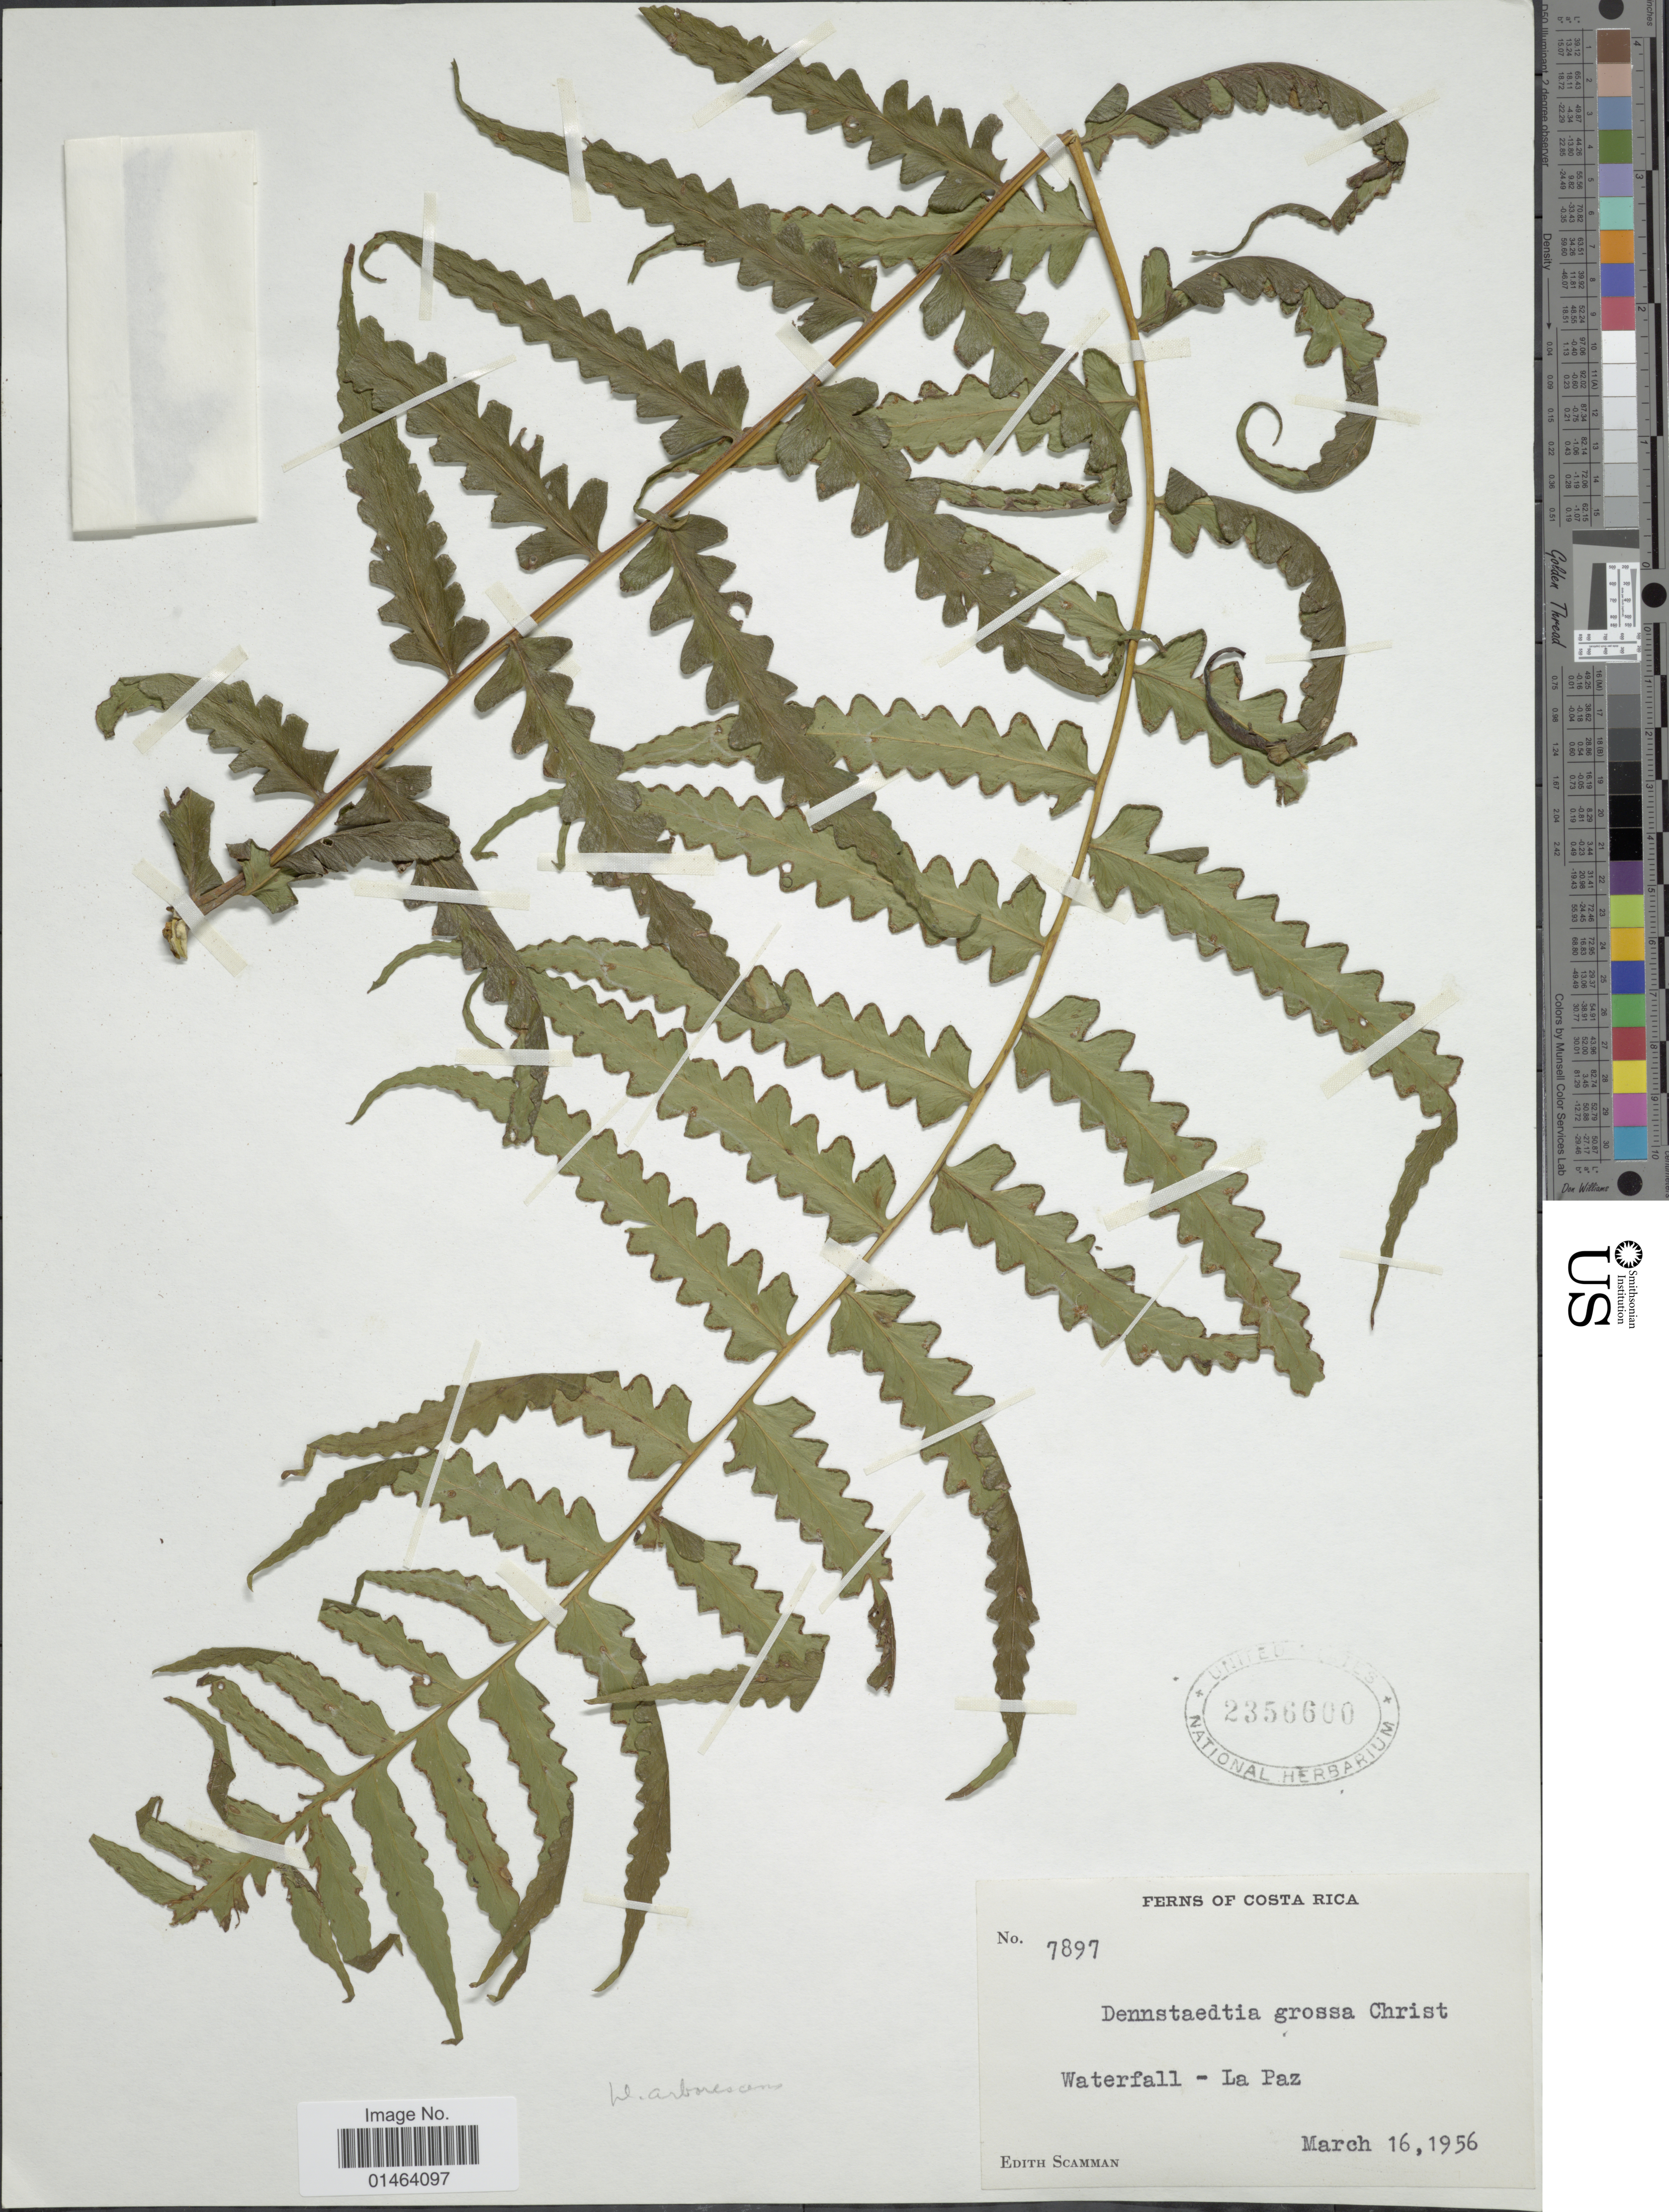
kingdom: Plantae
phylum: Tracheophyta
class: Polypodiopsida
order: Polypodiales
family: Dennstaedtiaceae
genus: Dennstaedtia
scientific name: Dennstaedtia coronata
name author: (Sodiro) C. Chr.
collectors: E. Scamman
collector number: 7897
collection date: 1956-03-16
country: Costa Rica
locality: Costa Rica, Waterfall - La Paz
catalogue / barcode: US 2356600